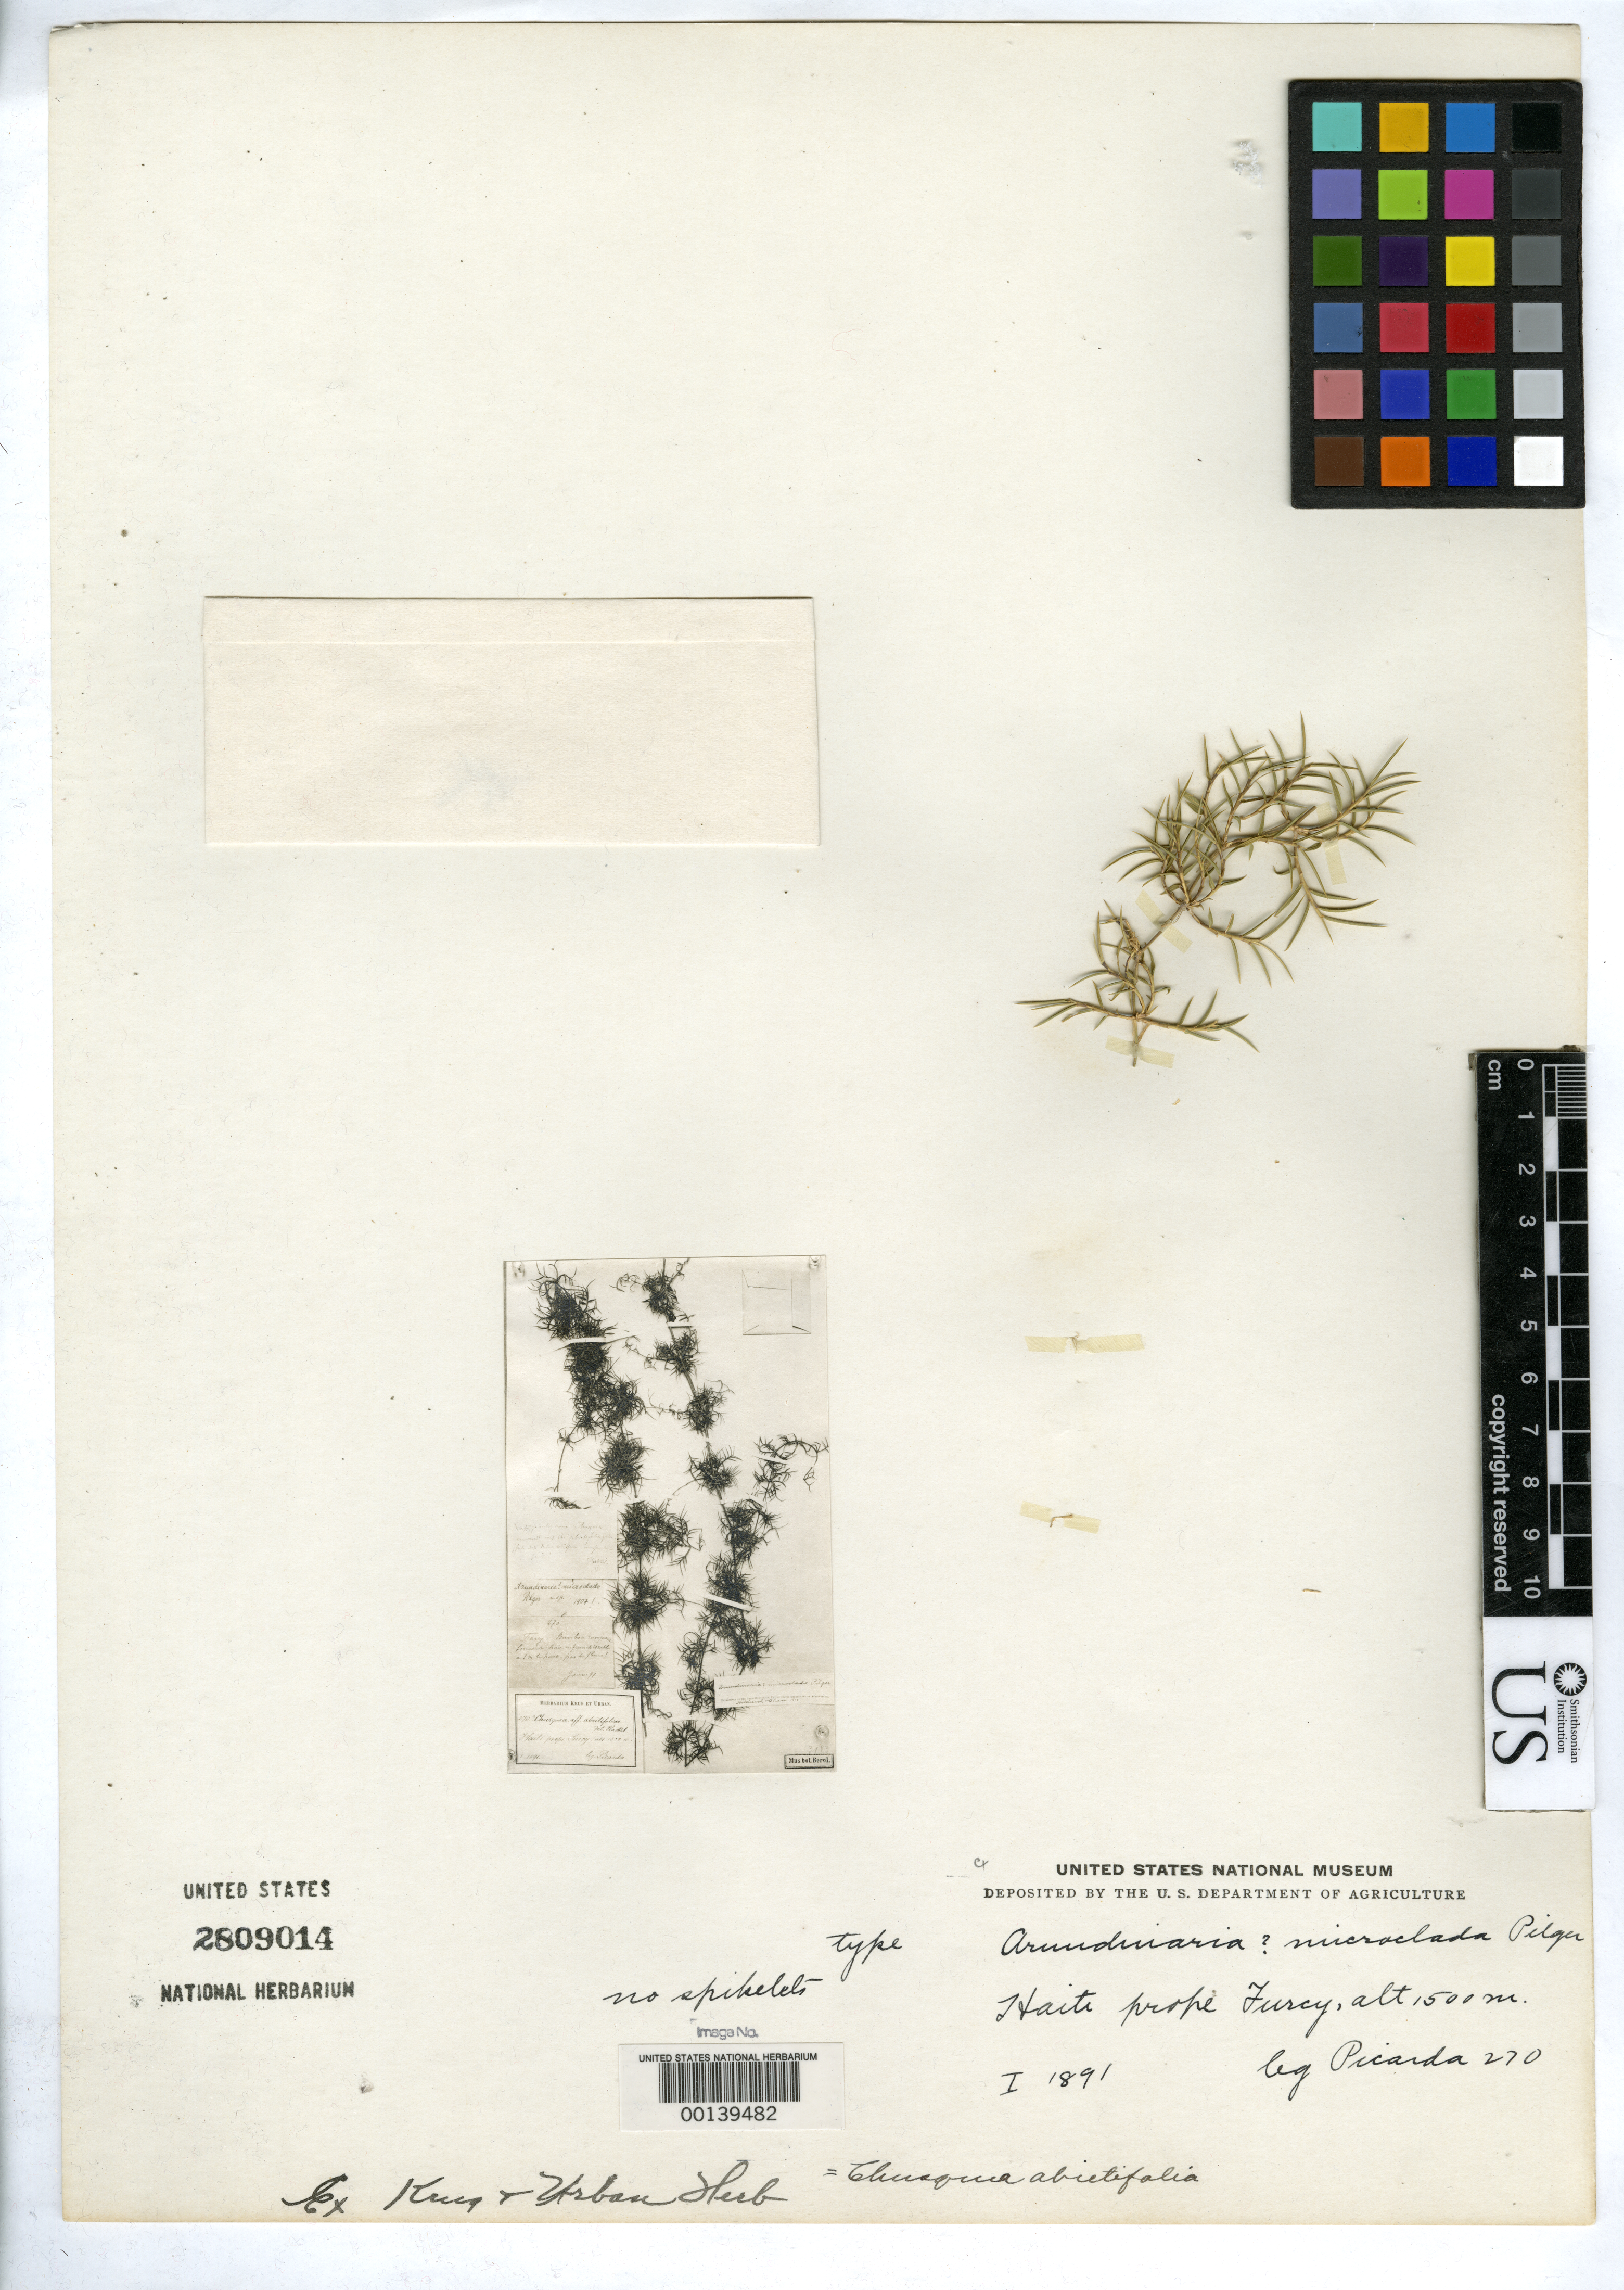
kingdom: Plantae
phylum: Tracheophyta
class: Liliopsida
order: Poales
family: Poaceae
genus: Arundinaria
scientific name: Arundinaria microclada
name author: Pilg. in Urb.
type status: Type Material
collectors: L. Picarda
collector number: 270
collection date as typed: Jan 1891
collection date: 1891-01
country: Haiti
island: Hispaniola Island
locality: Near Furcy.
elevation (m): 1500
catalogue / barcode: US 2809014